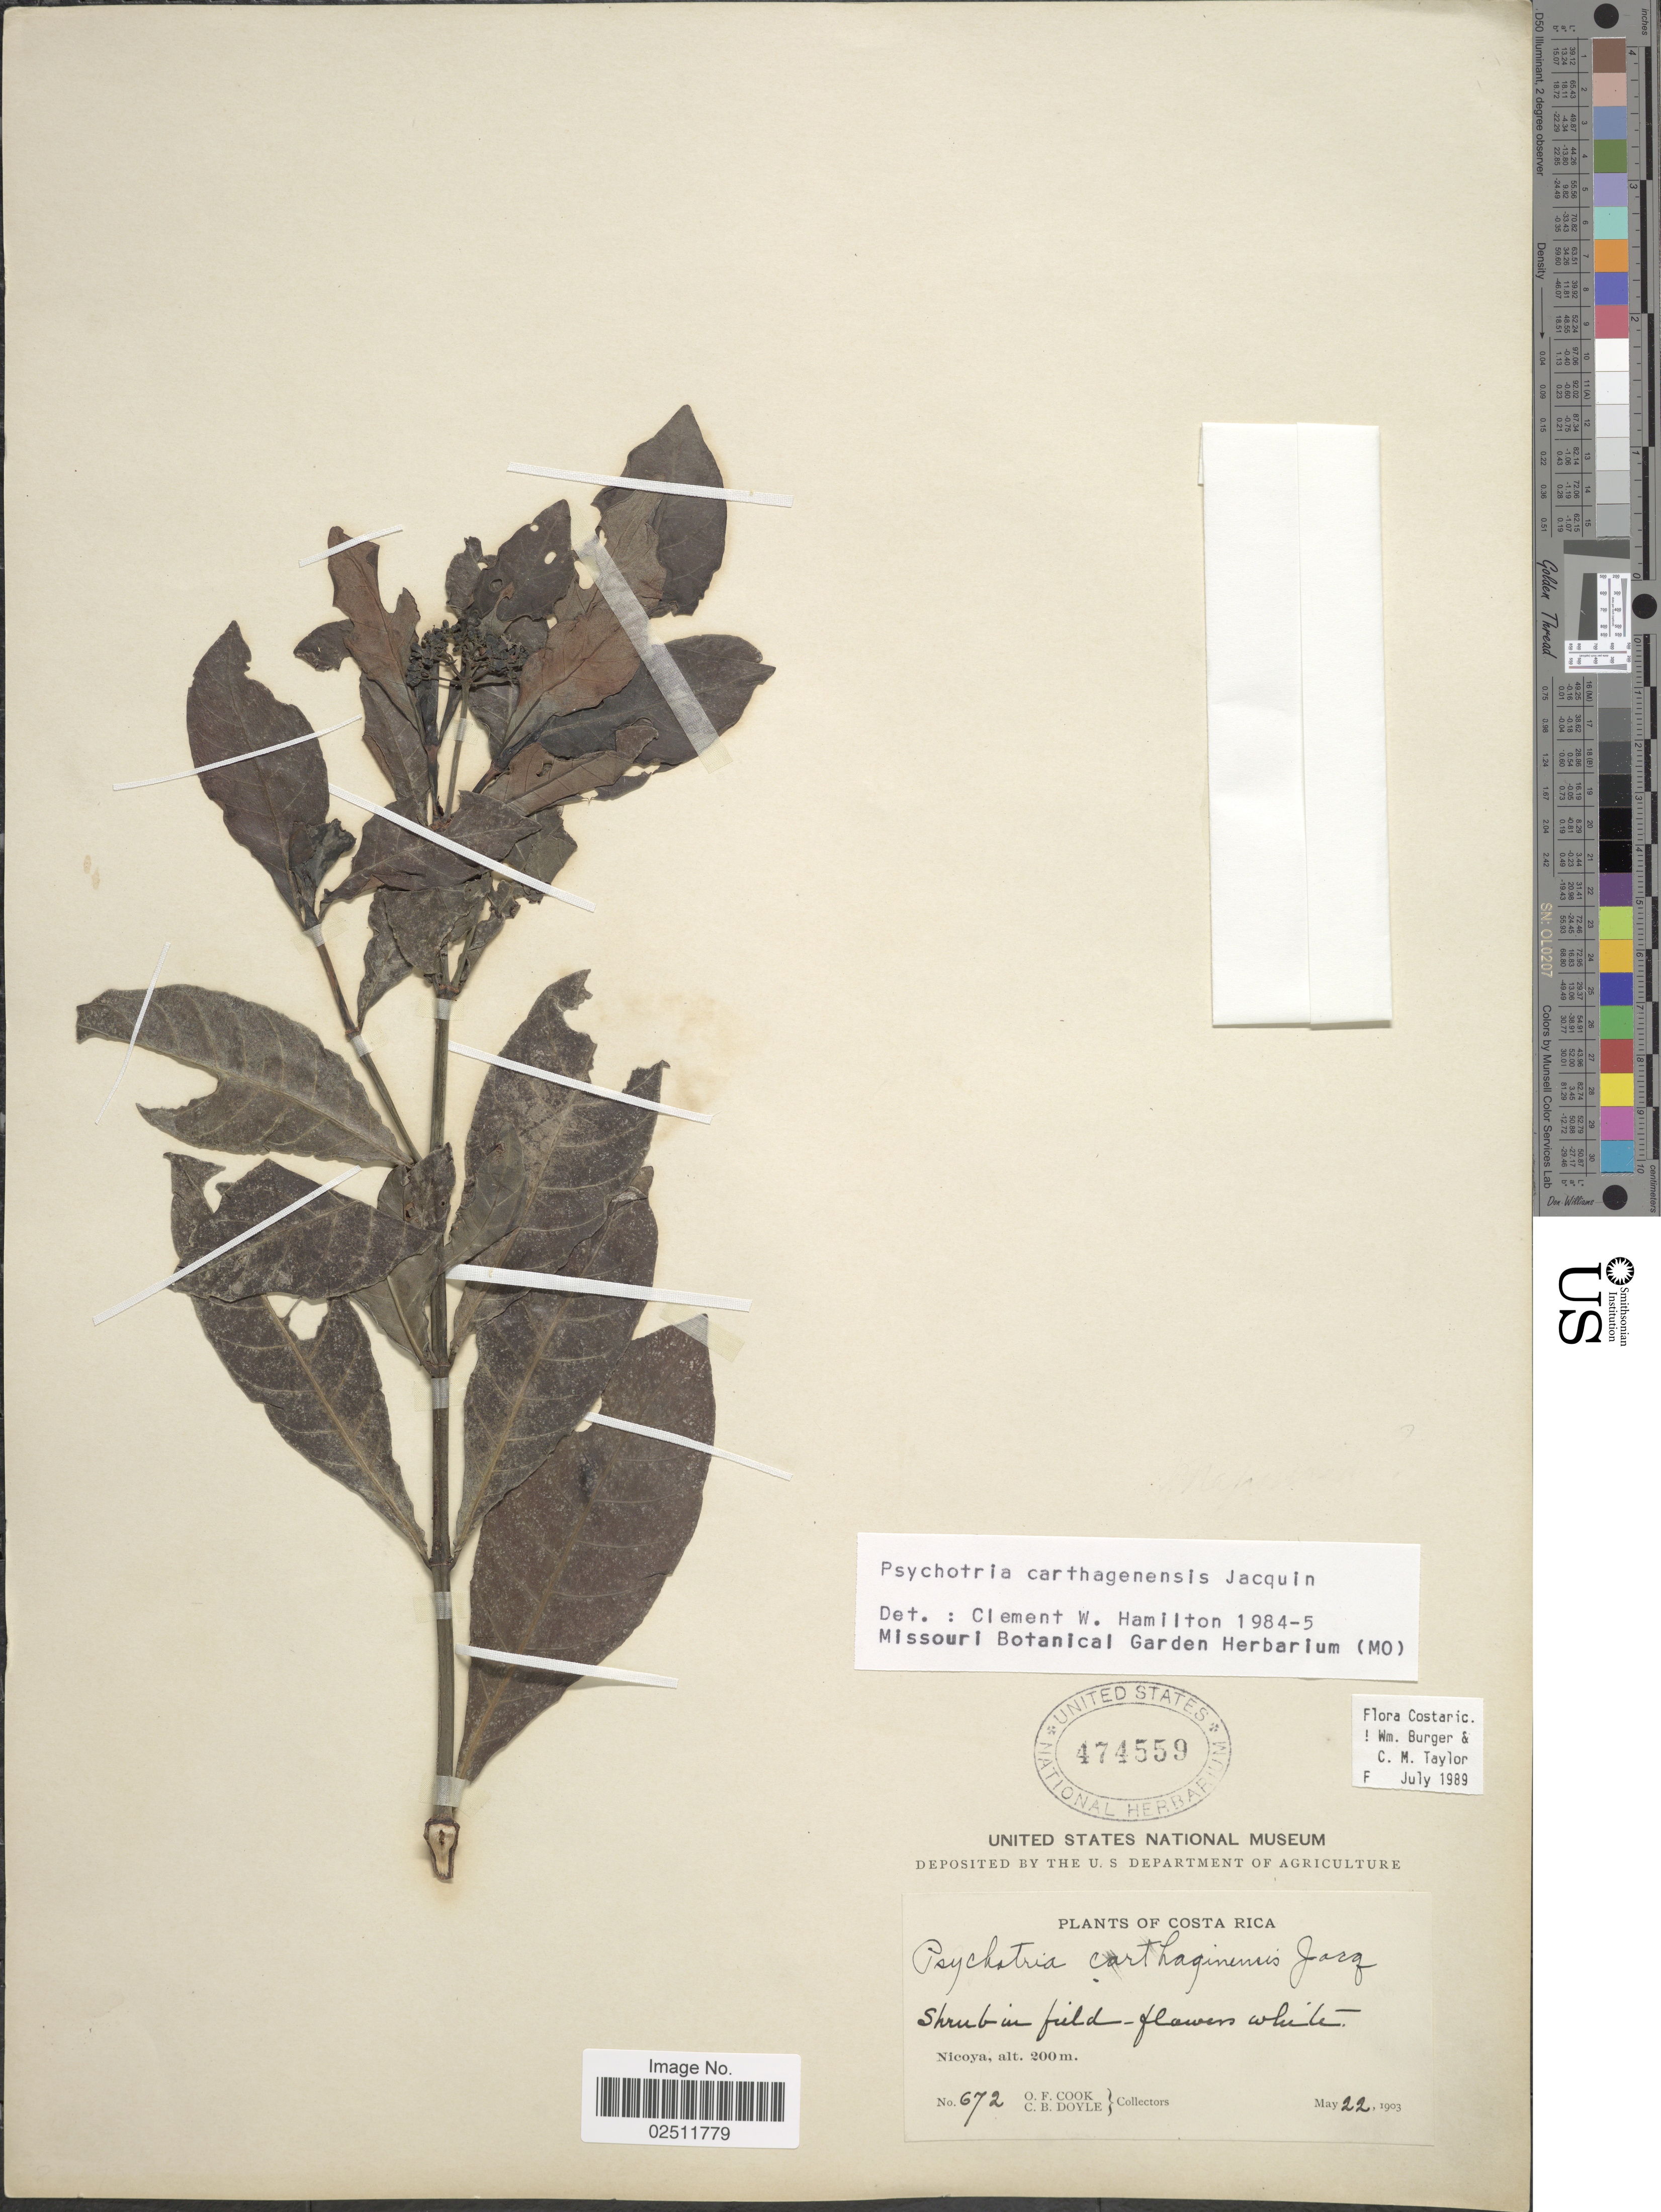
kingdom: Plantae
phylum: Tracheophyta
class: Magnoliopsida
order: Gentianales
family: Rubiaceae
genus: Psychotria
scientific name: Psychotria carthagenensis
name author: Jacq.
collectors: O. F. Cook & C. Doyle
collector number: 672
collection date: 1903-05-22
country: Costa Rica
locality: Nicoya.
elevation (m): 200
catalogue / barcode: US 474559